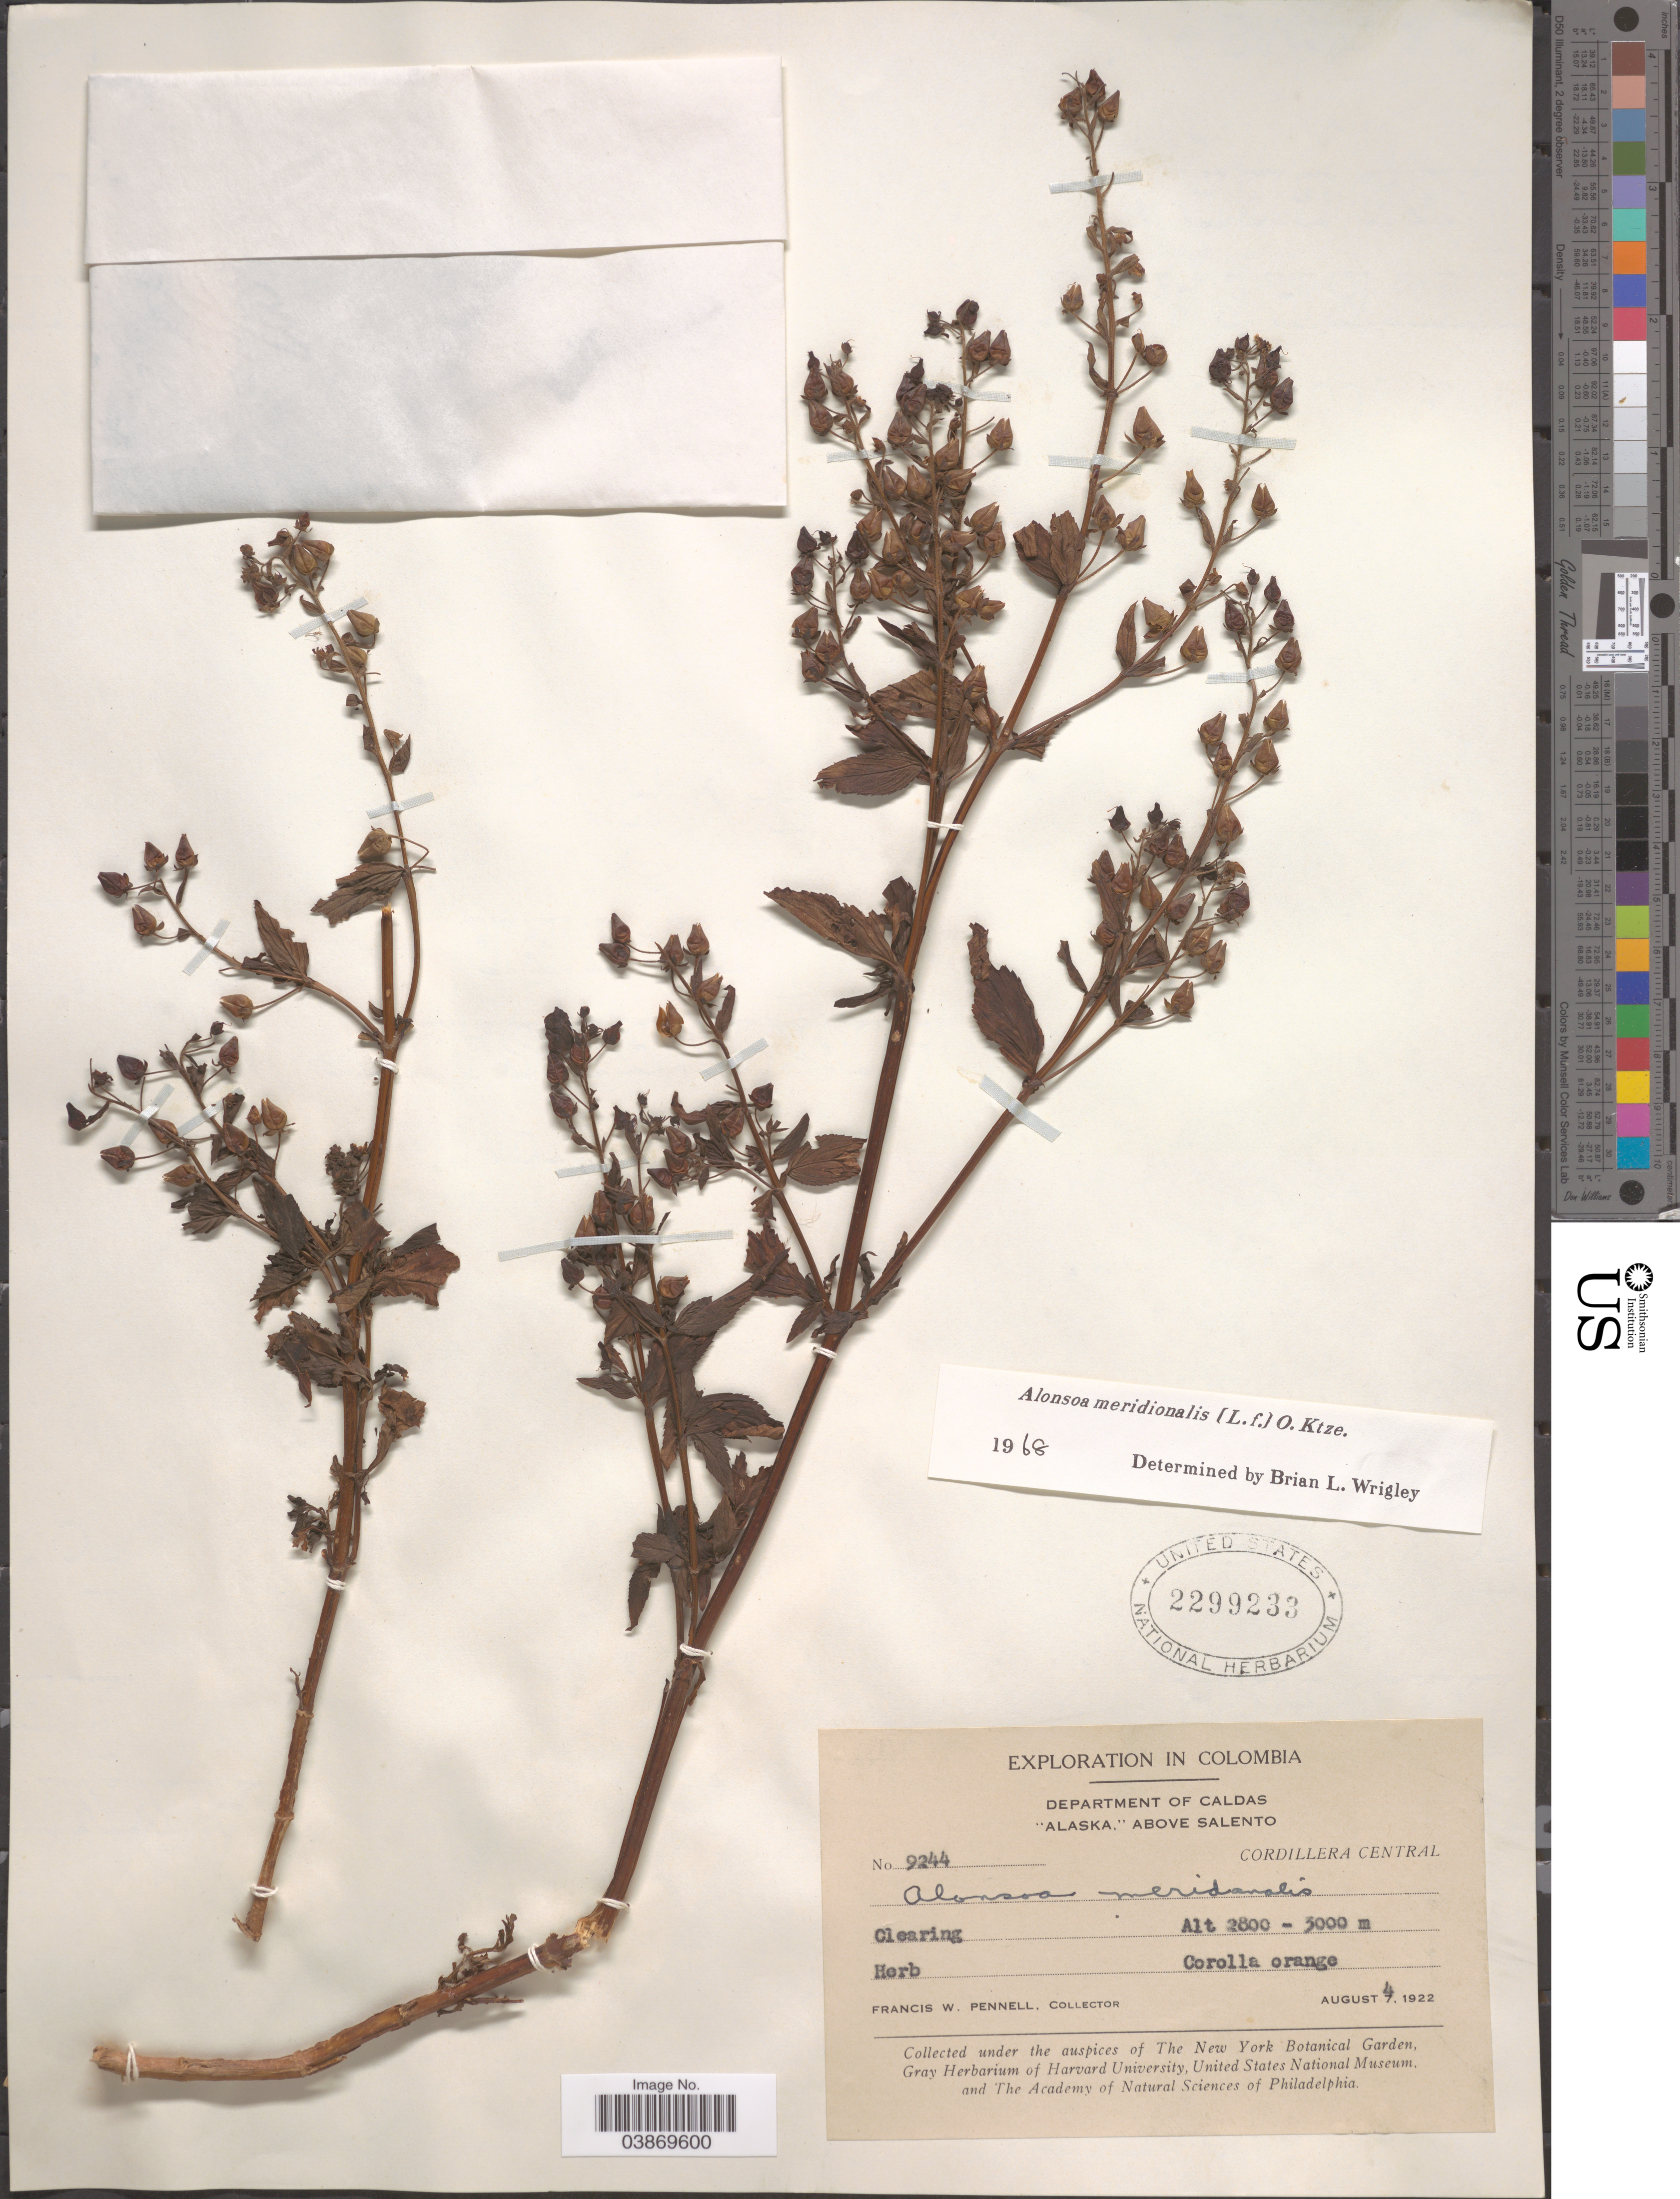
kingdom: Plantae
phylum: Tracheophyta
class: Magnoliopsida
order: Lamiales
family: Scrophulariaceae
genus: Alonsoa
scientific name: Alonsoa meridionalis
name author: (L. f.) Kuntze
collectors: F. W. Pennell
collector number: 9244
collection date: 1922-08-04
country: Colombia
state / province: Caldas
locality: Department of Caldas. "Alaska," above Salento. Cordillera Central.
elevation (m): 2800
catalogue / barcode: US 2299233